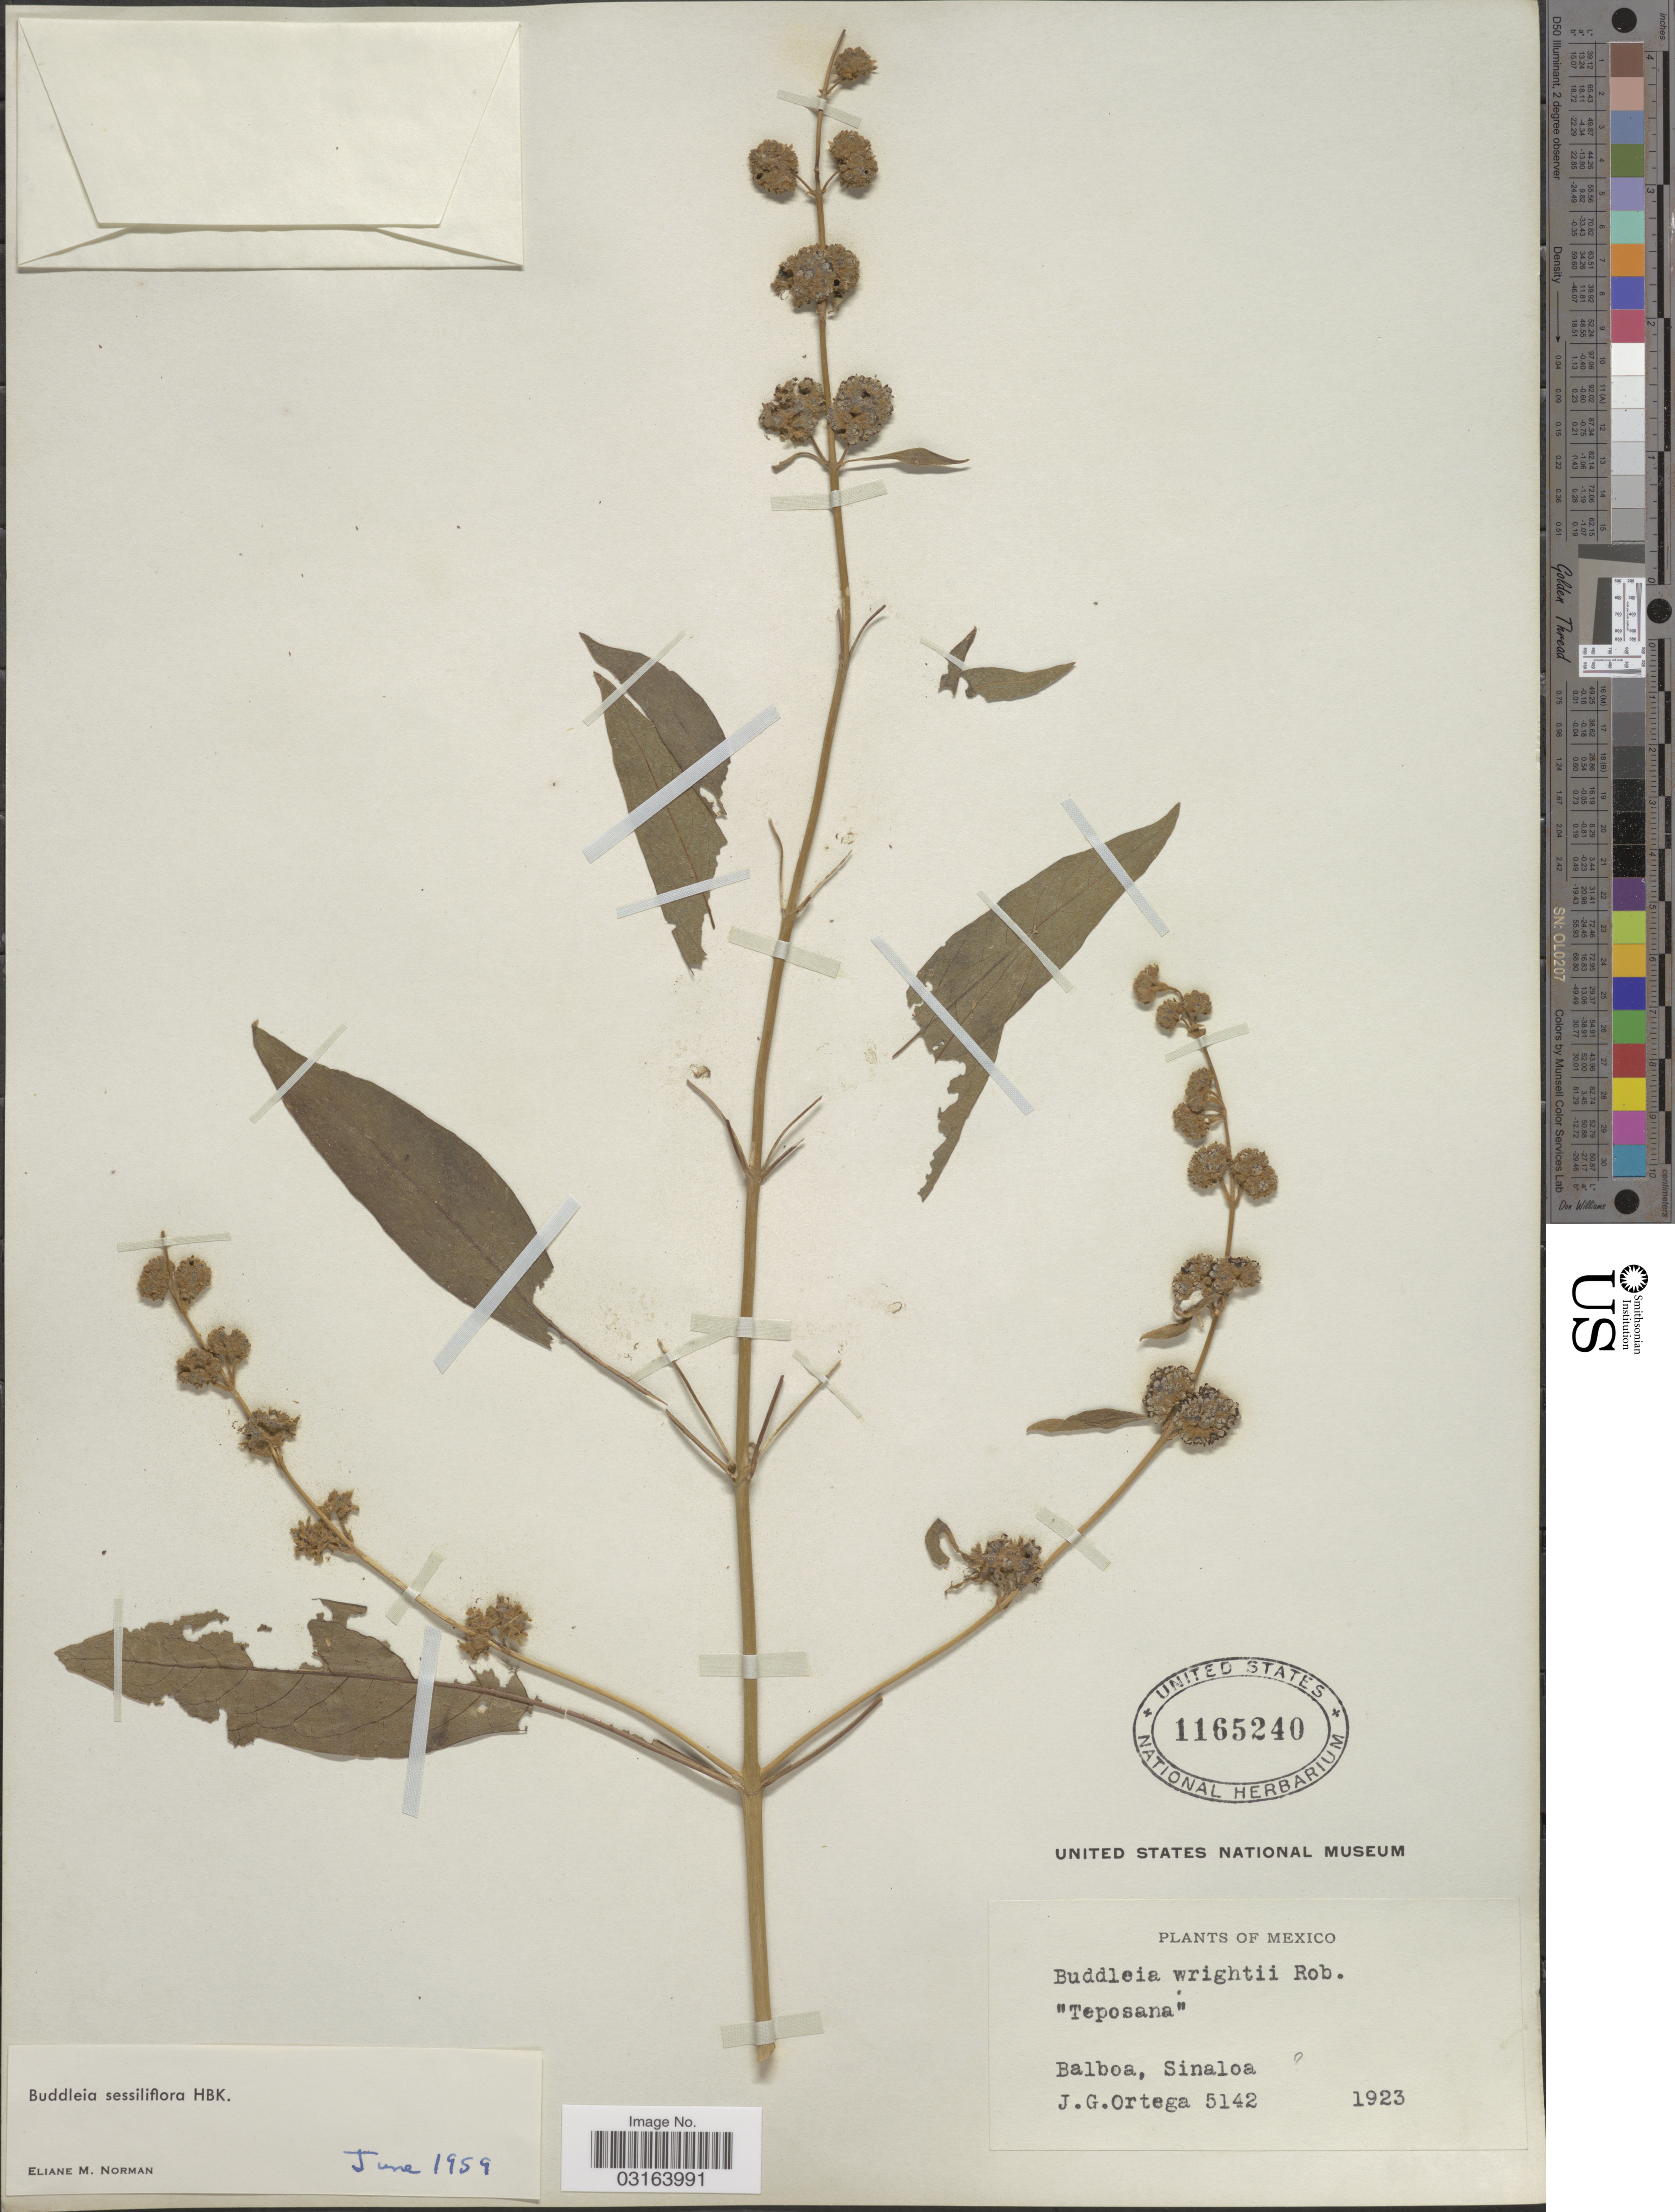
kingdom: Plantae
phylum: Tracheophyta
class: Magnoliopsida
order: Lamiales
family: Scrophulariaceae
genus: Buddleja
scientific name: Buddleja sessiliflora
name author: Kunth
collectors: J. Ortega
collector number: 5142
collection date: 1923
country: Mexico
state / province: Sinaloa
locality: Balboa.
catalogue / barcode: US 1165240